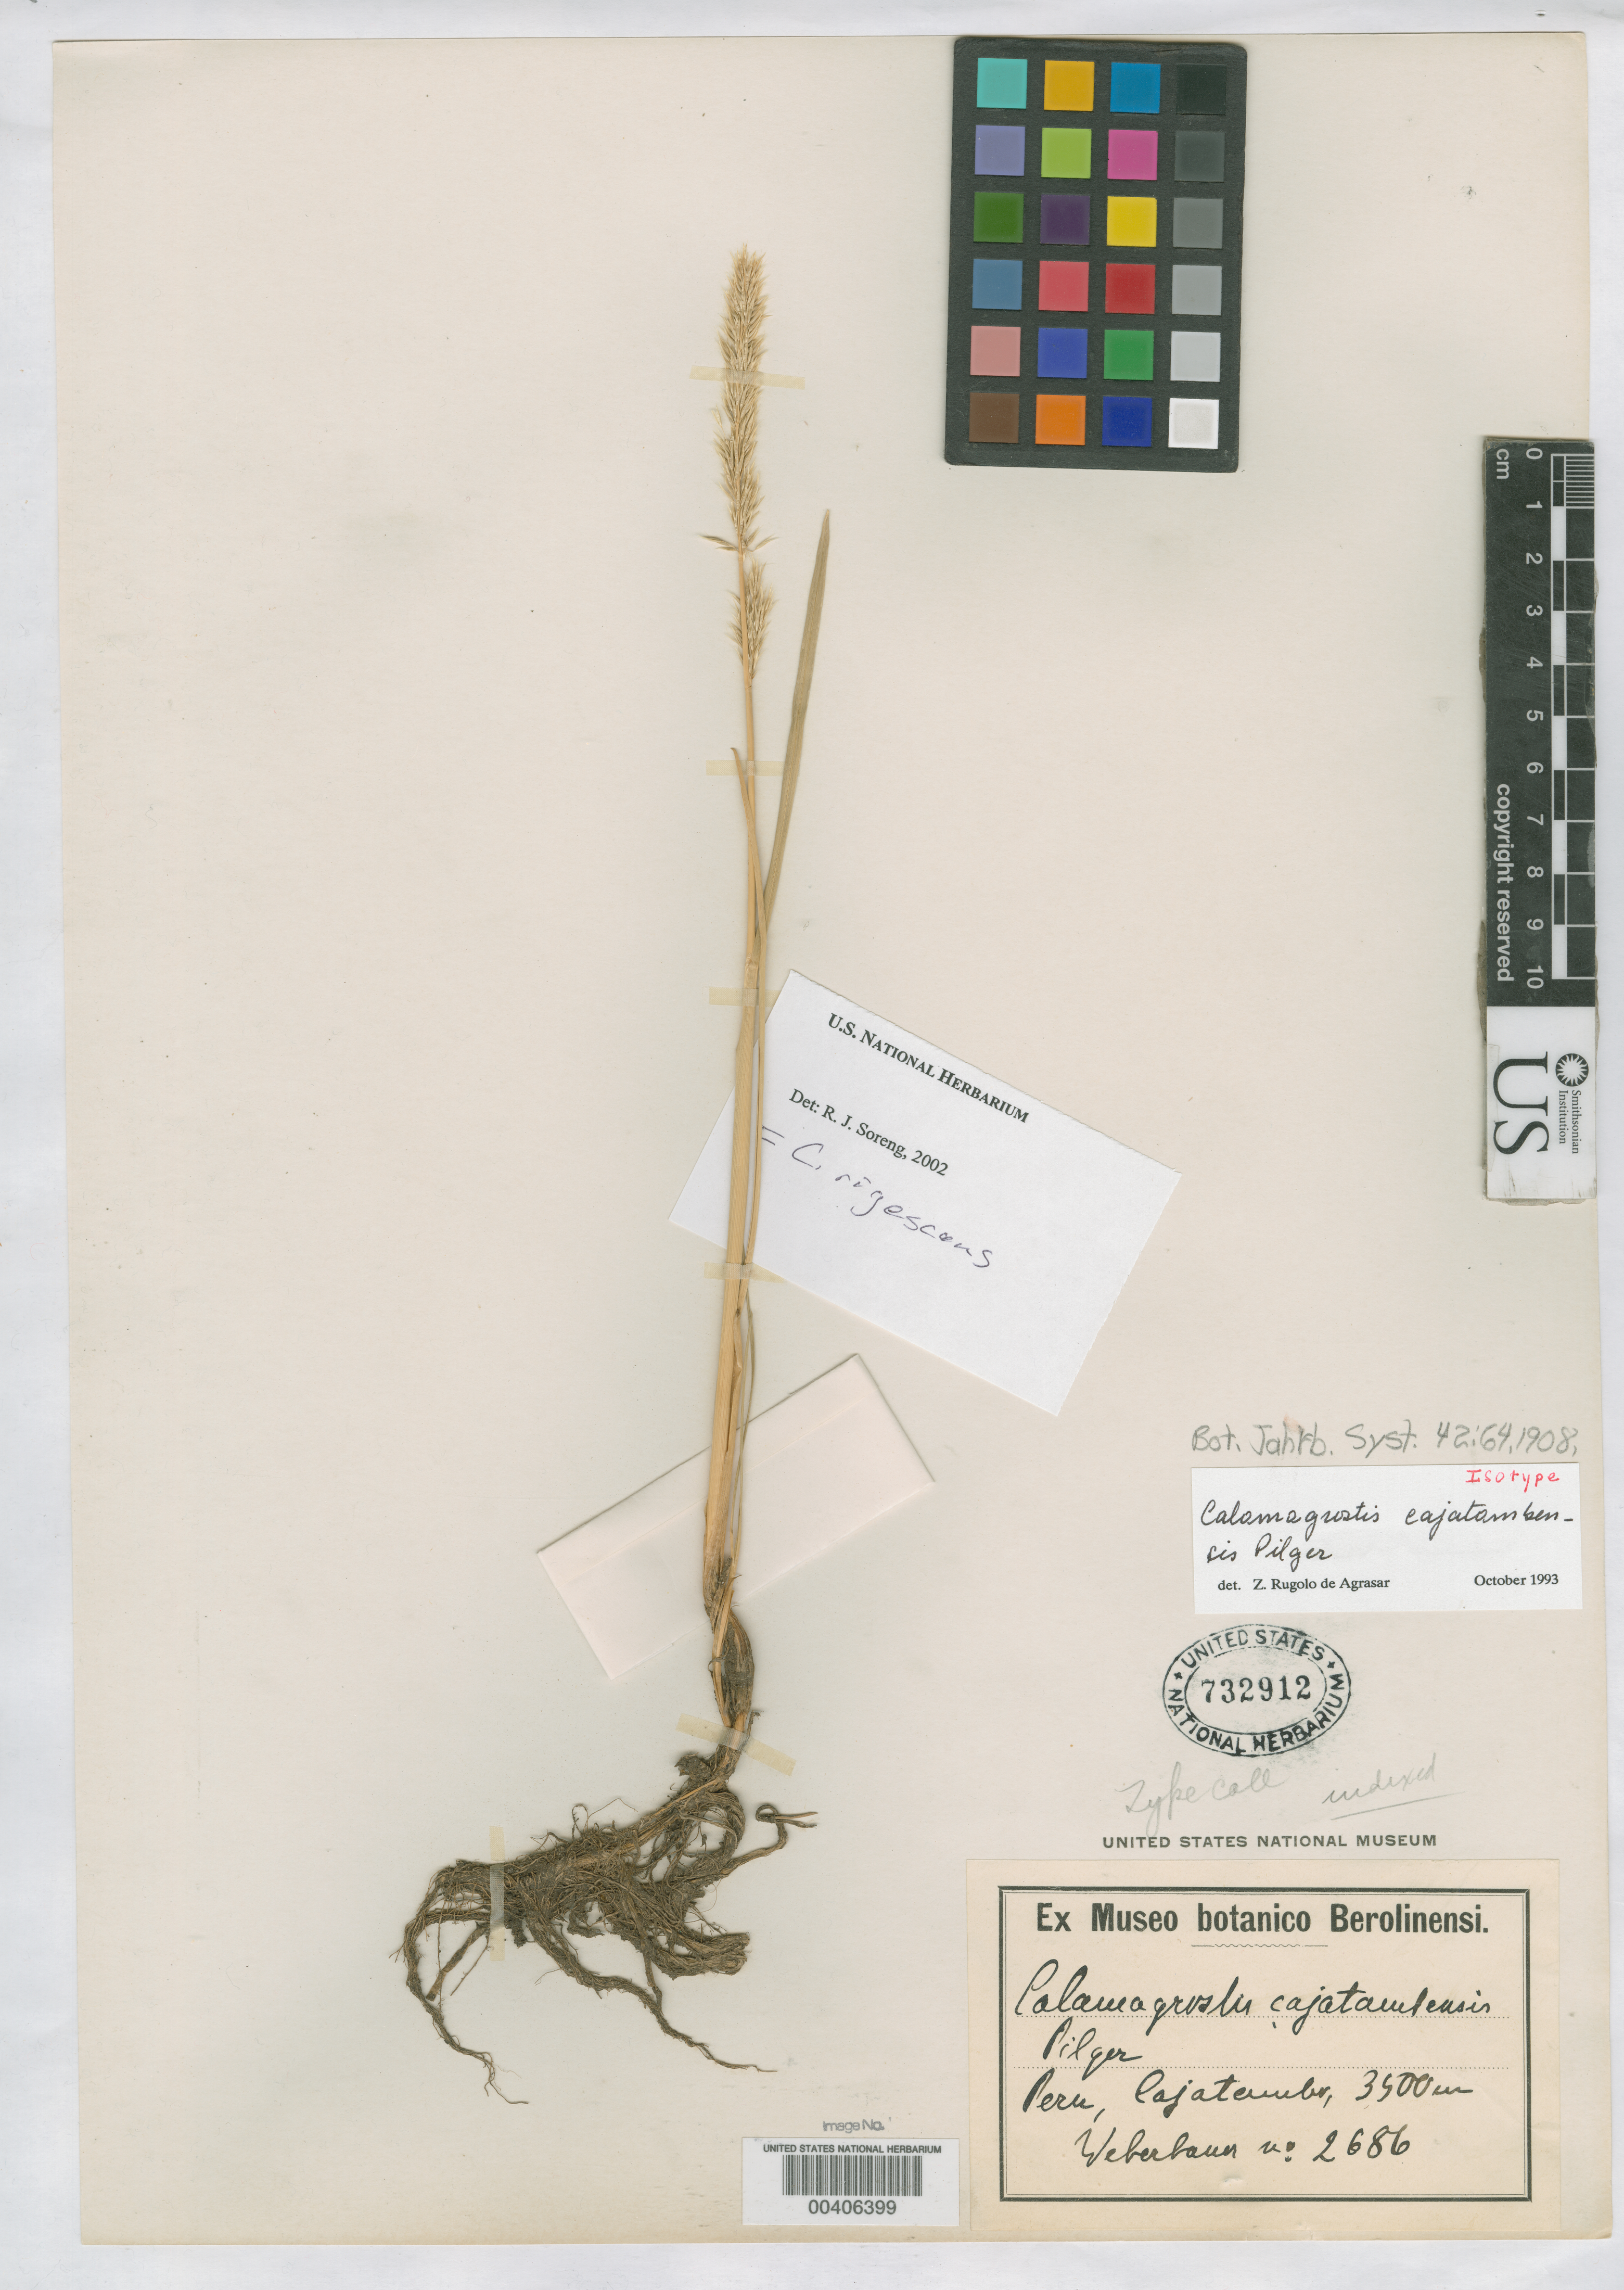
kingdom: Plantae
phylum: Tracheophyta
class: Liliopsida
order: Poales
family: Poaceae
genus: Calamagrostis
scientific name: Calamagrostis cajatambensis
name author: Pilg.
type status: Isotype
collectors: A. Weberbauer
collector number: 2686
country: Peru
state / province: Ancash / Lima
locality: Cajatambo Province [?]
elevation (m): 3500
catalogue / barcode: US 732912